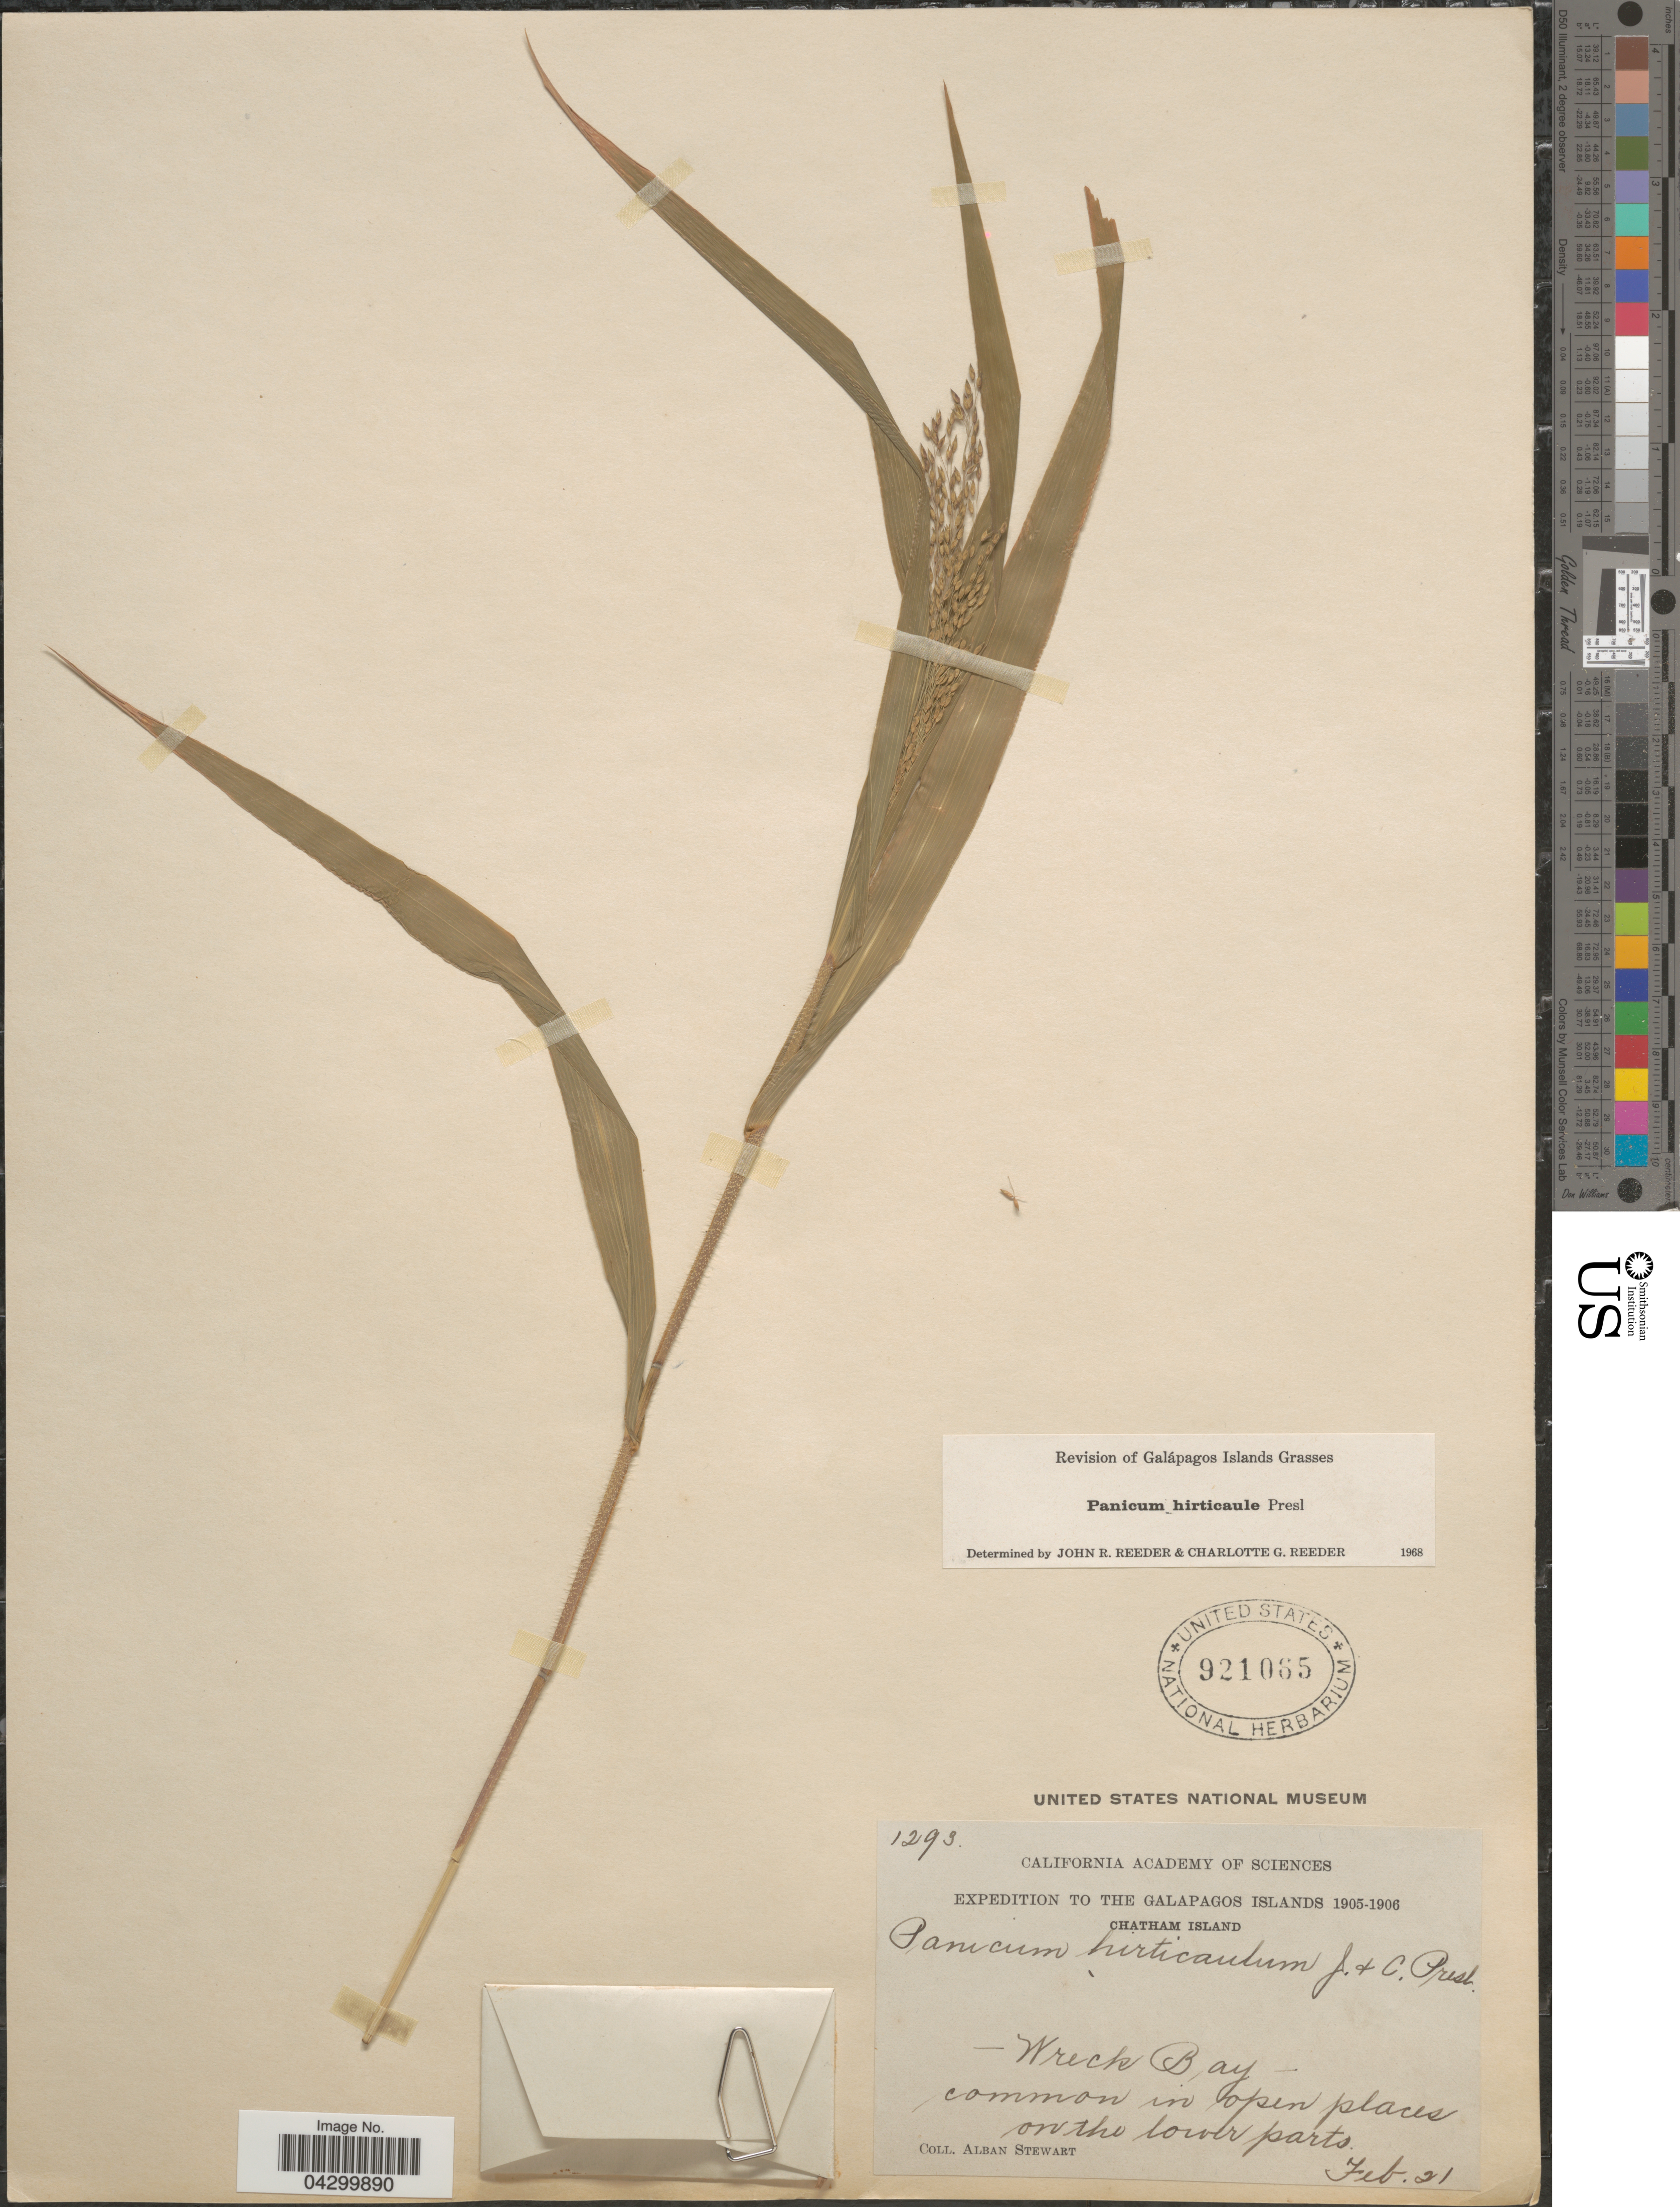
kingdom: Plantae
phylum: Tracheophyta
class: Liliopsida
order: Poales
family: Poaceae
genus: Panicum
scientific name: Panicum hirticaule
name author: J. Presl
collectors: A. Stewart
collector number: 1293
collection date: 1905-02-21/1906-02-21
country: Ecuador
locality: Expedition to the Galapagos Islands 1905 -1906. Chatham Island. Wreck Bay. Common in open places on the lower parts.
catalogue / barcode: US 921065